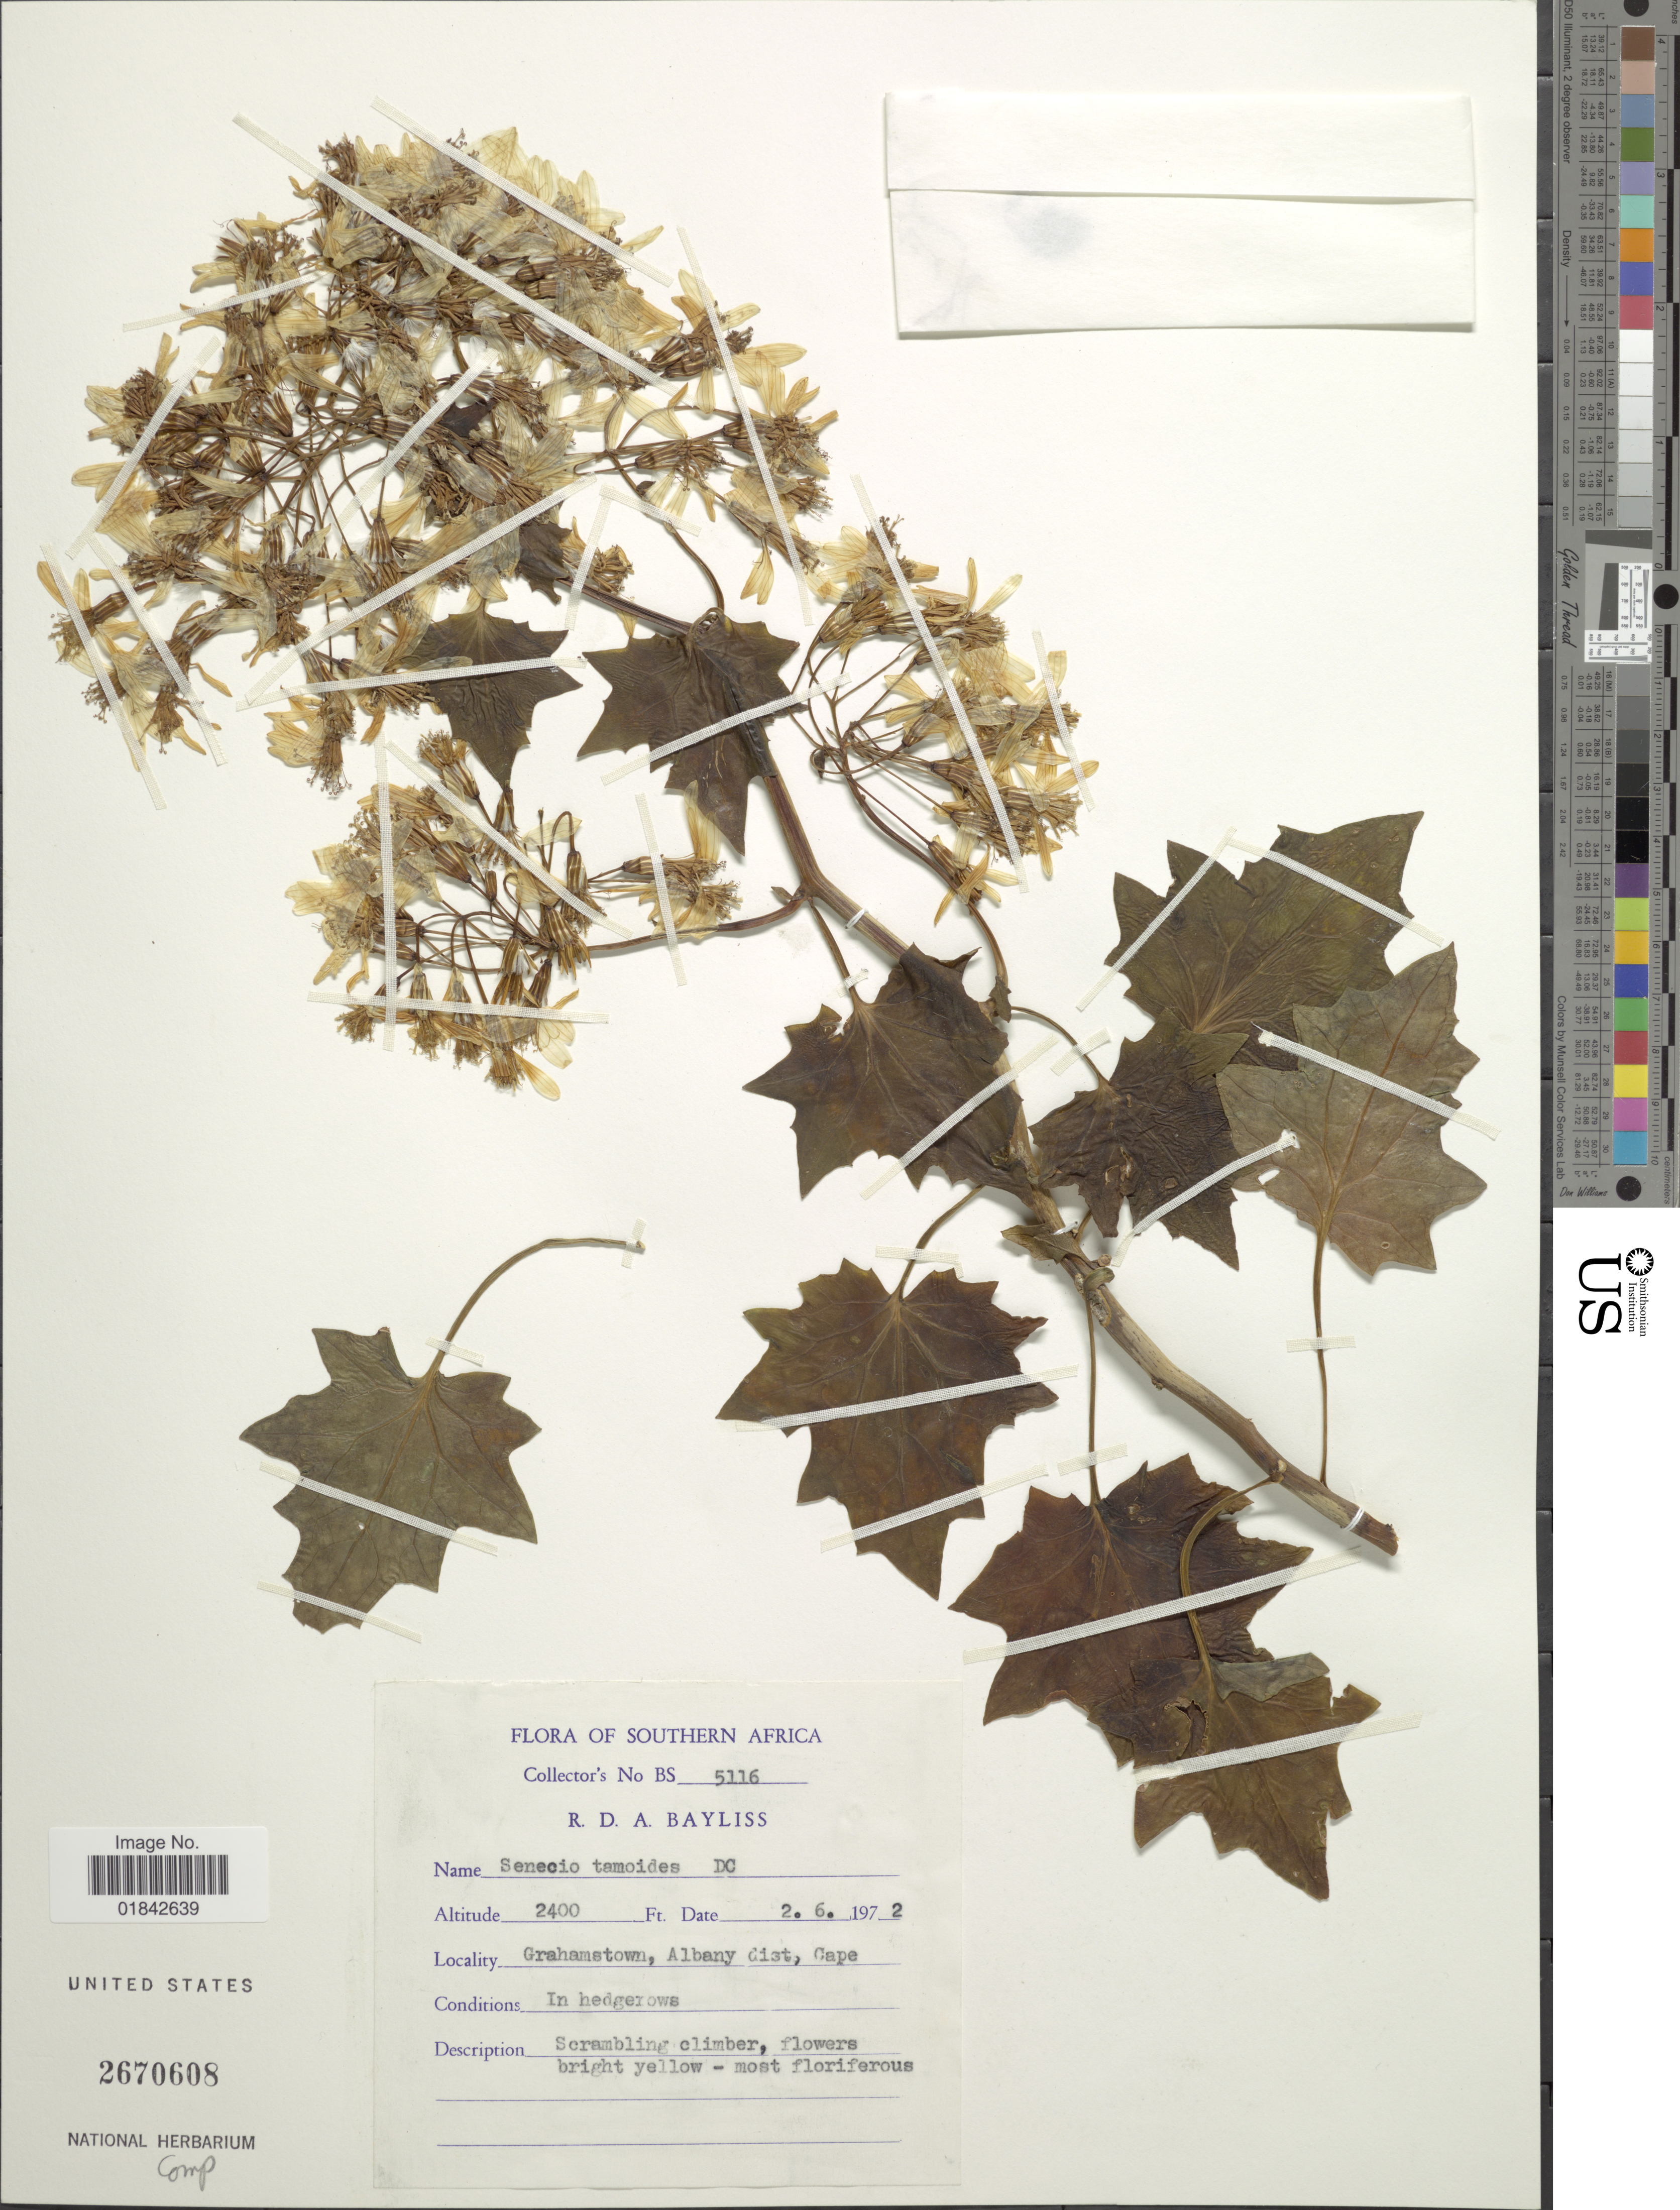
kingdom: Plantae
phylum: Tracheophyta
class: Magnoliopsida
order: Asterales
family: Asteraceae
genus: Senecio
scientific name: Senecio tamoides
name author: DC.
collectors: R. Bayliss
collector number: BS5116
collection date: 1972-06-02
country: South Africa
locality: Southern Africa, Grahamstown, Albany dist., Cape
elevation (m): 732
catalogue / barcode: US 2670608